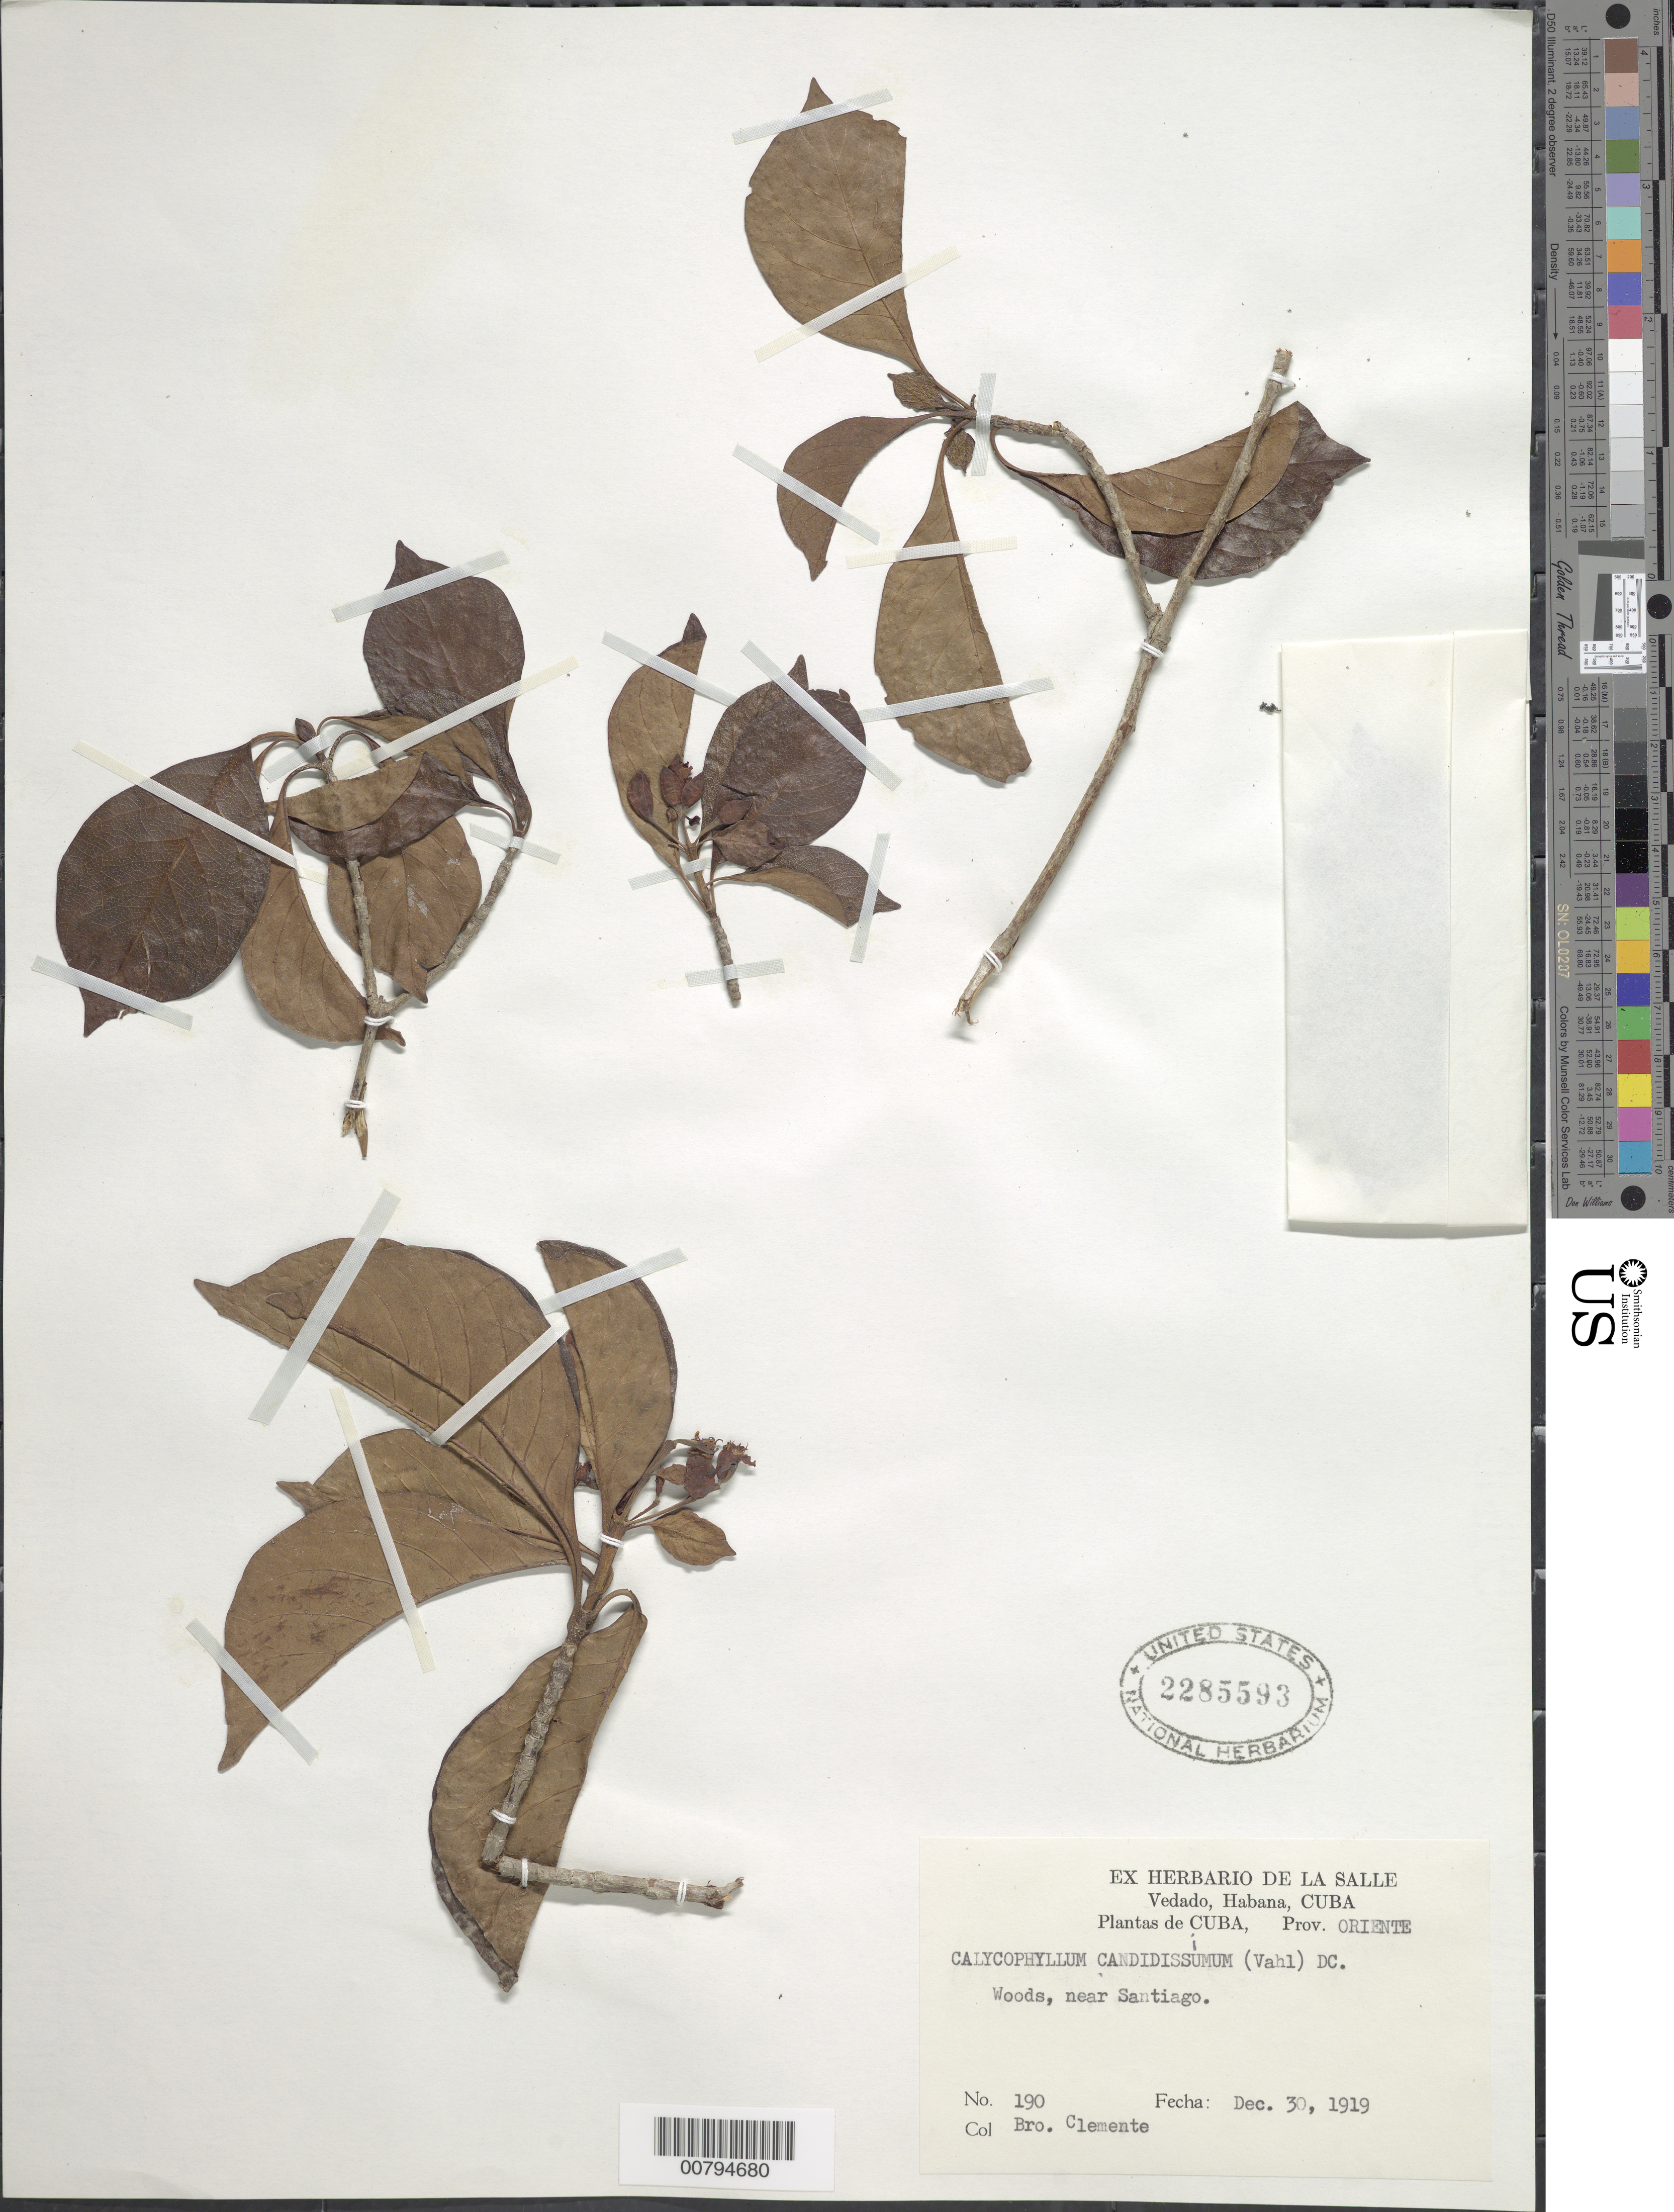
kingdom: Plantae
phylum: Tracheophyta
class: Magnoliopsida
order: Gentianales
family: Rubiaceae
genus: Calycophyllum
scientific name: Calycophyllum candidissimum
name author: (Vahl) DC.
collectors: Bro. Clemente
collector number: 190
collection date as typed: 30 Dec 1919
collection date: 1919-12-30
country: Cuba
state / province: Oriente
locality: Near Santiago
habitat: Woods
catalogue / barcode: US 2285593